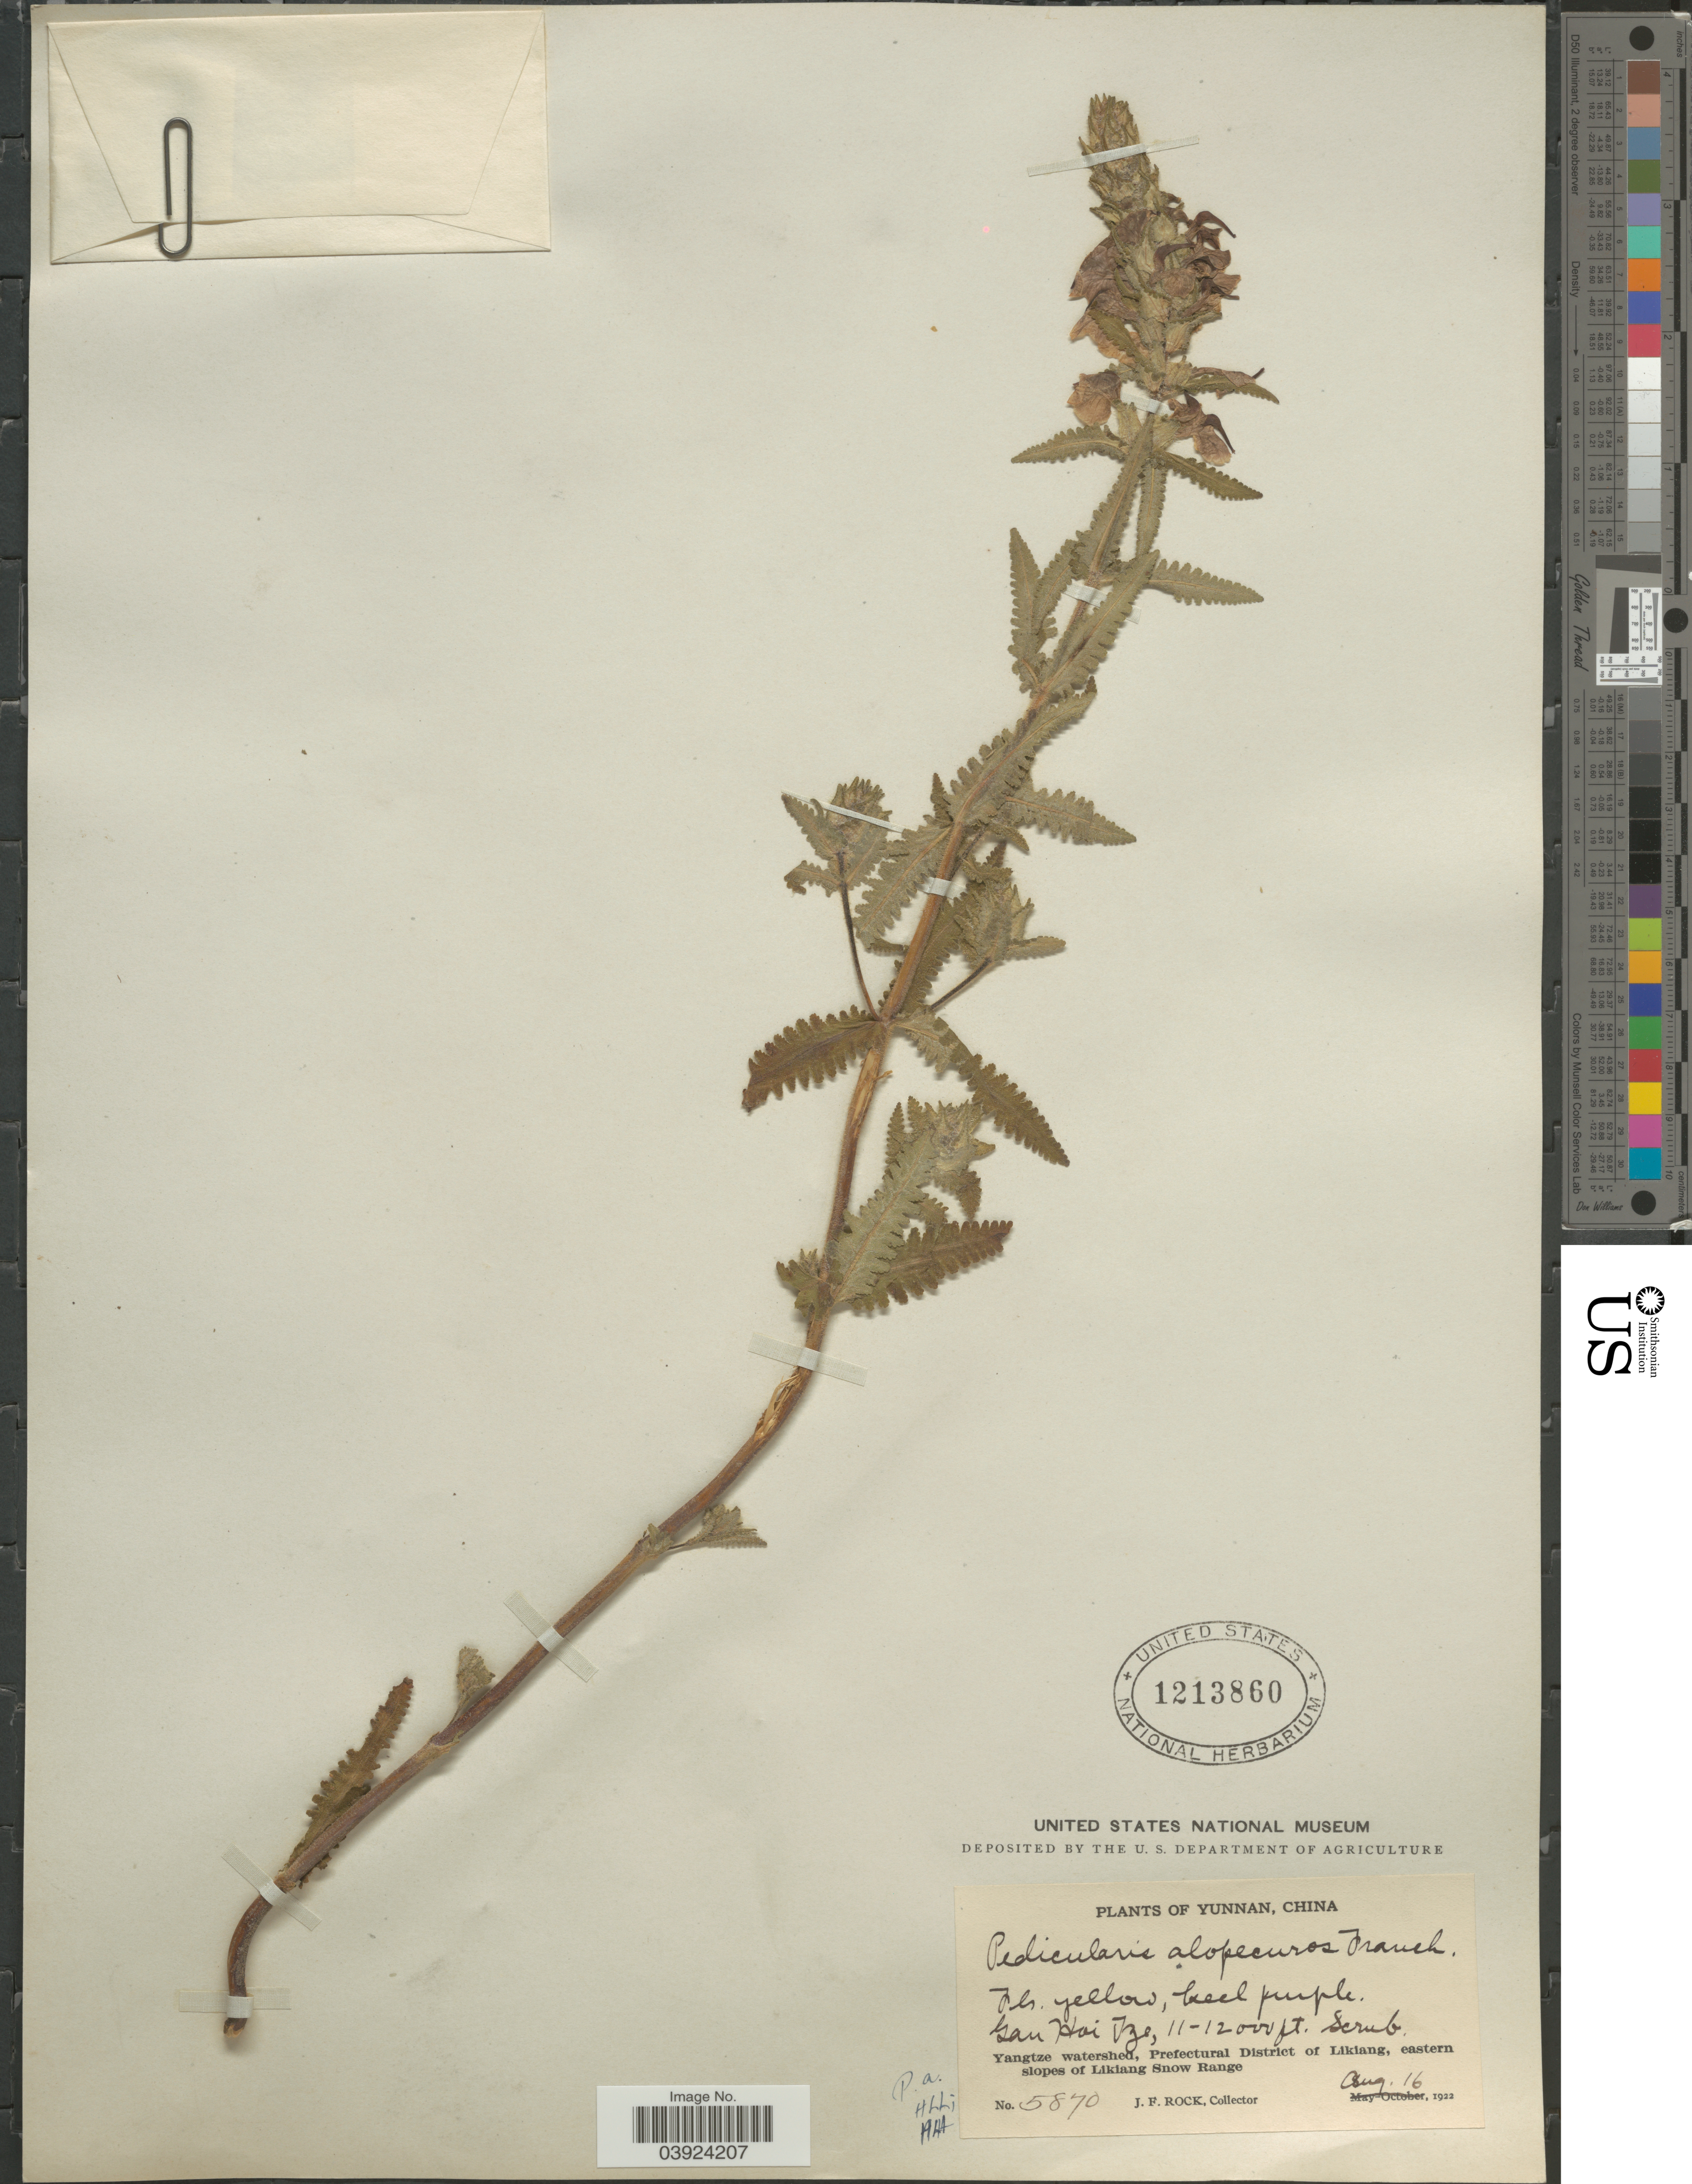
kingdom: Plantae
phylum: Tracheophyta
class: Magnoliopsida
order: Lamiales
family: Orobanchaceae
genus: Pedicularis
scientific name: Pedicularis alopecuros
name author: Franch. ex Maxim.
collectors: J. Rock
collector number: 5870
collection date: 1922-08-16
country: China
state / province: Yunnan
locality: Gan Hai Ize. l District of Likiang, eastern slopes of Likiang Snow Range.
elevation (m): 3353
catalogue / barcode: US 1213860